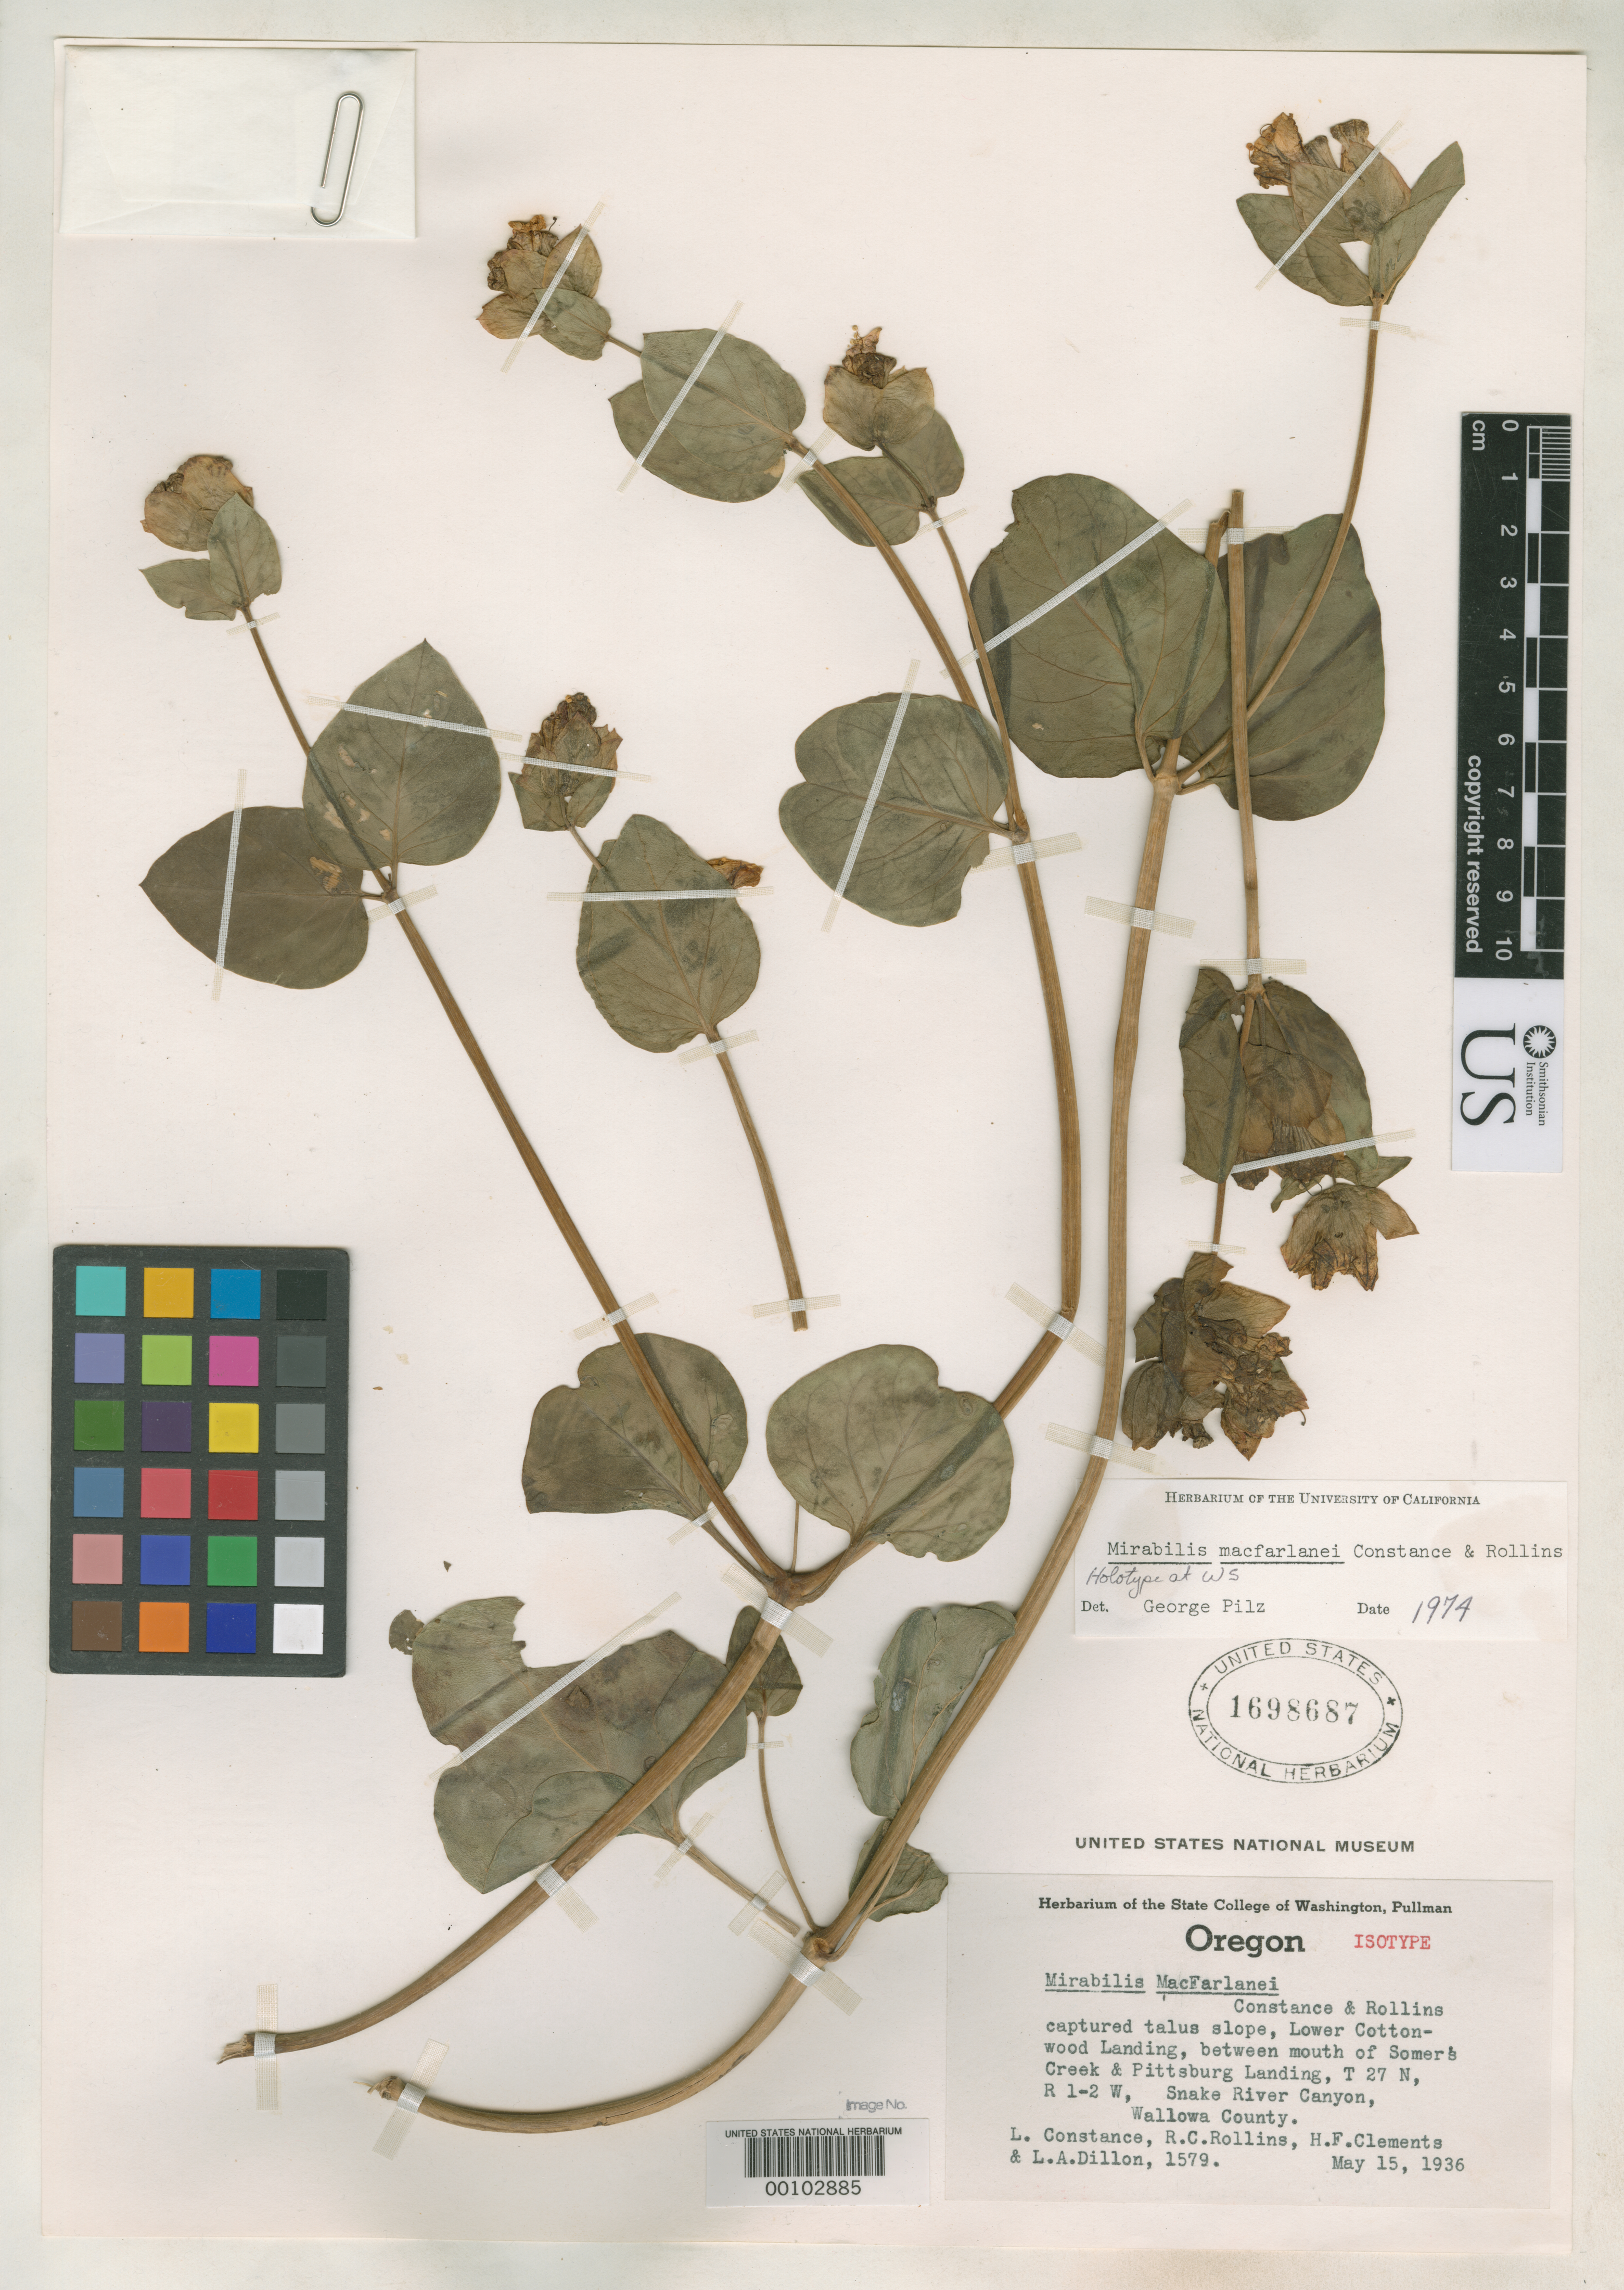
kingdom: Plantae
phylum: Tracheophyta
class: Magnoliopsida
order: Caryophyllales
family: Nyctaginaceae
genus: Mirabilis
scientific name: Mirabilis macfarlanei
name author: Constance & Rollins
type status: Isotype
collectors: L. Constance, R. C. Rollins, H. Clements & L. Dillon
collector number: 1579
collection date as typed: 15 May 1936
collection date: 1936-05-15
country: United States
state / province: Oregon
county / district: Wallowa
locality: Snake River Canyon, between mouth of Somer's Creek and Pittsburg Landing, lower Cottnwood Landing.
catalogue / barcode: US 1698687